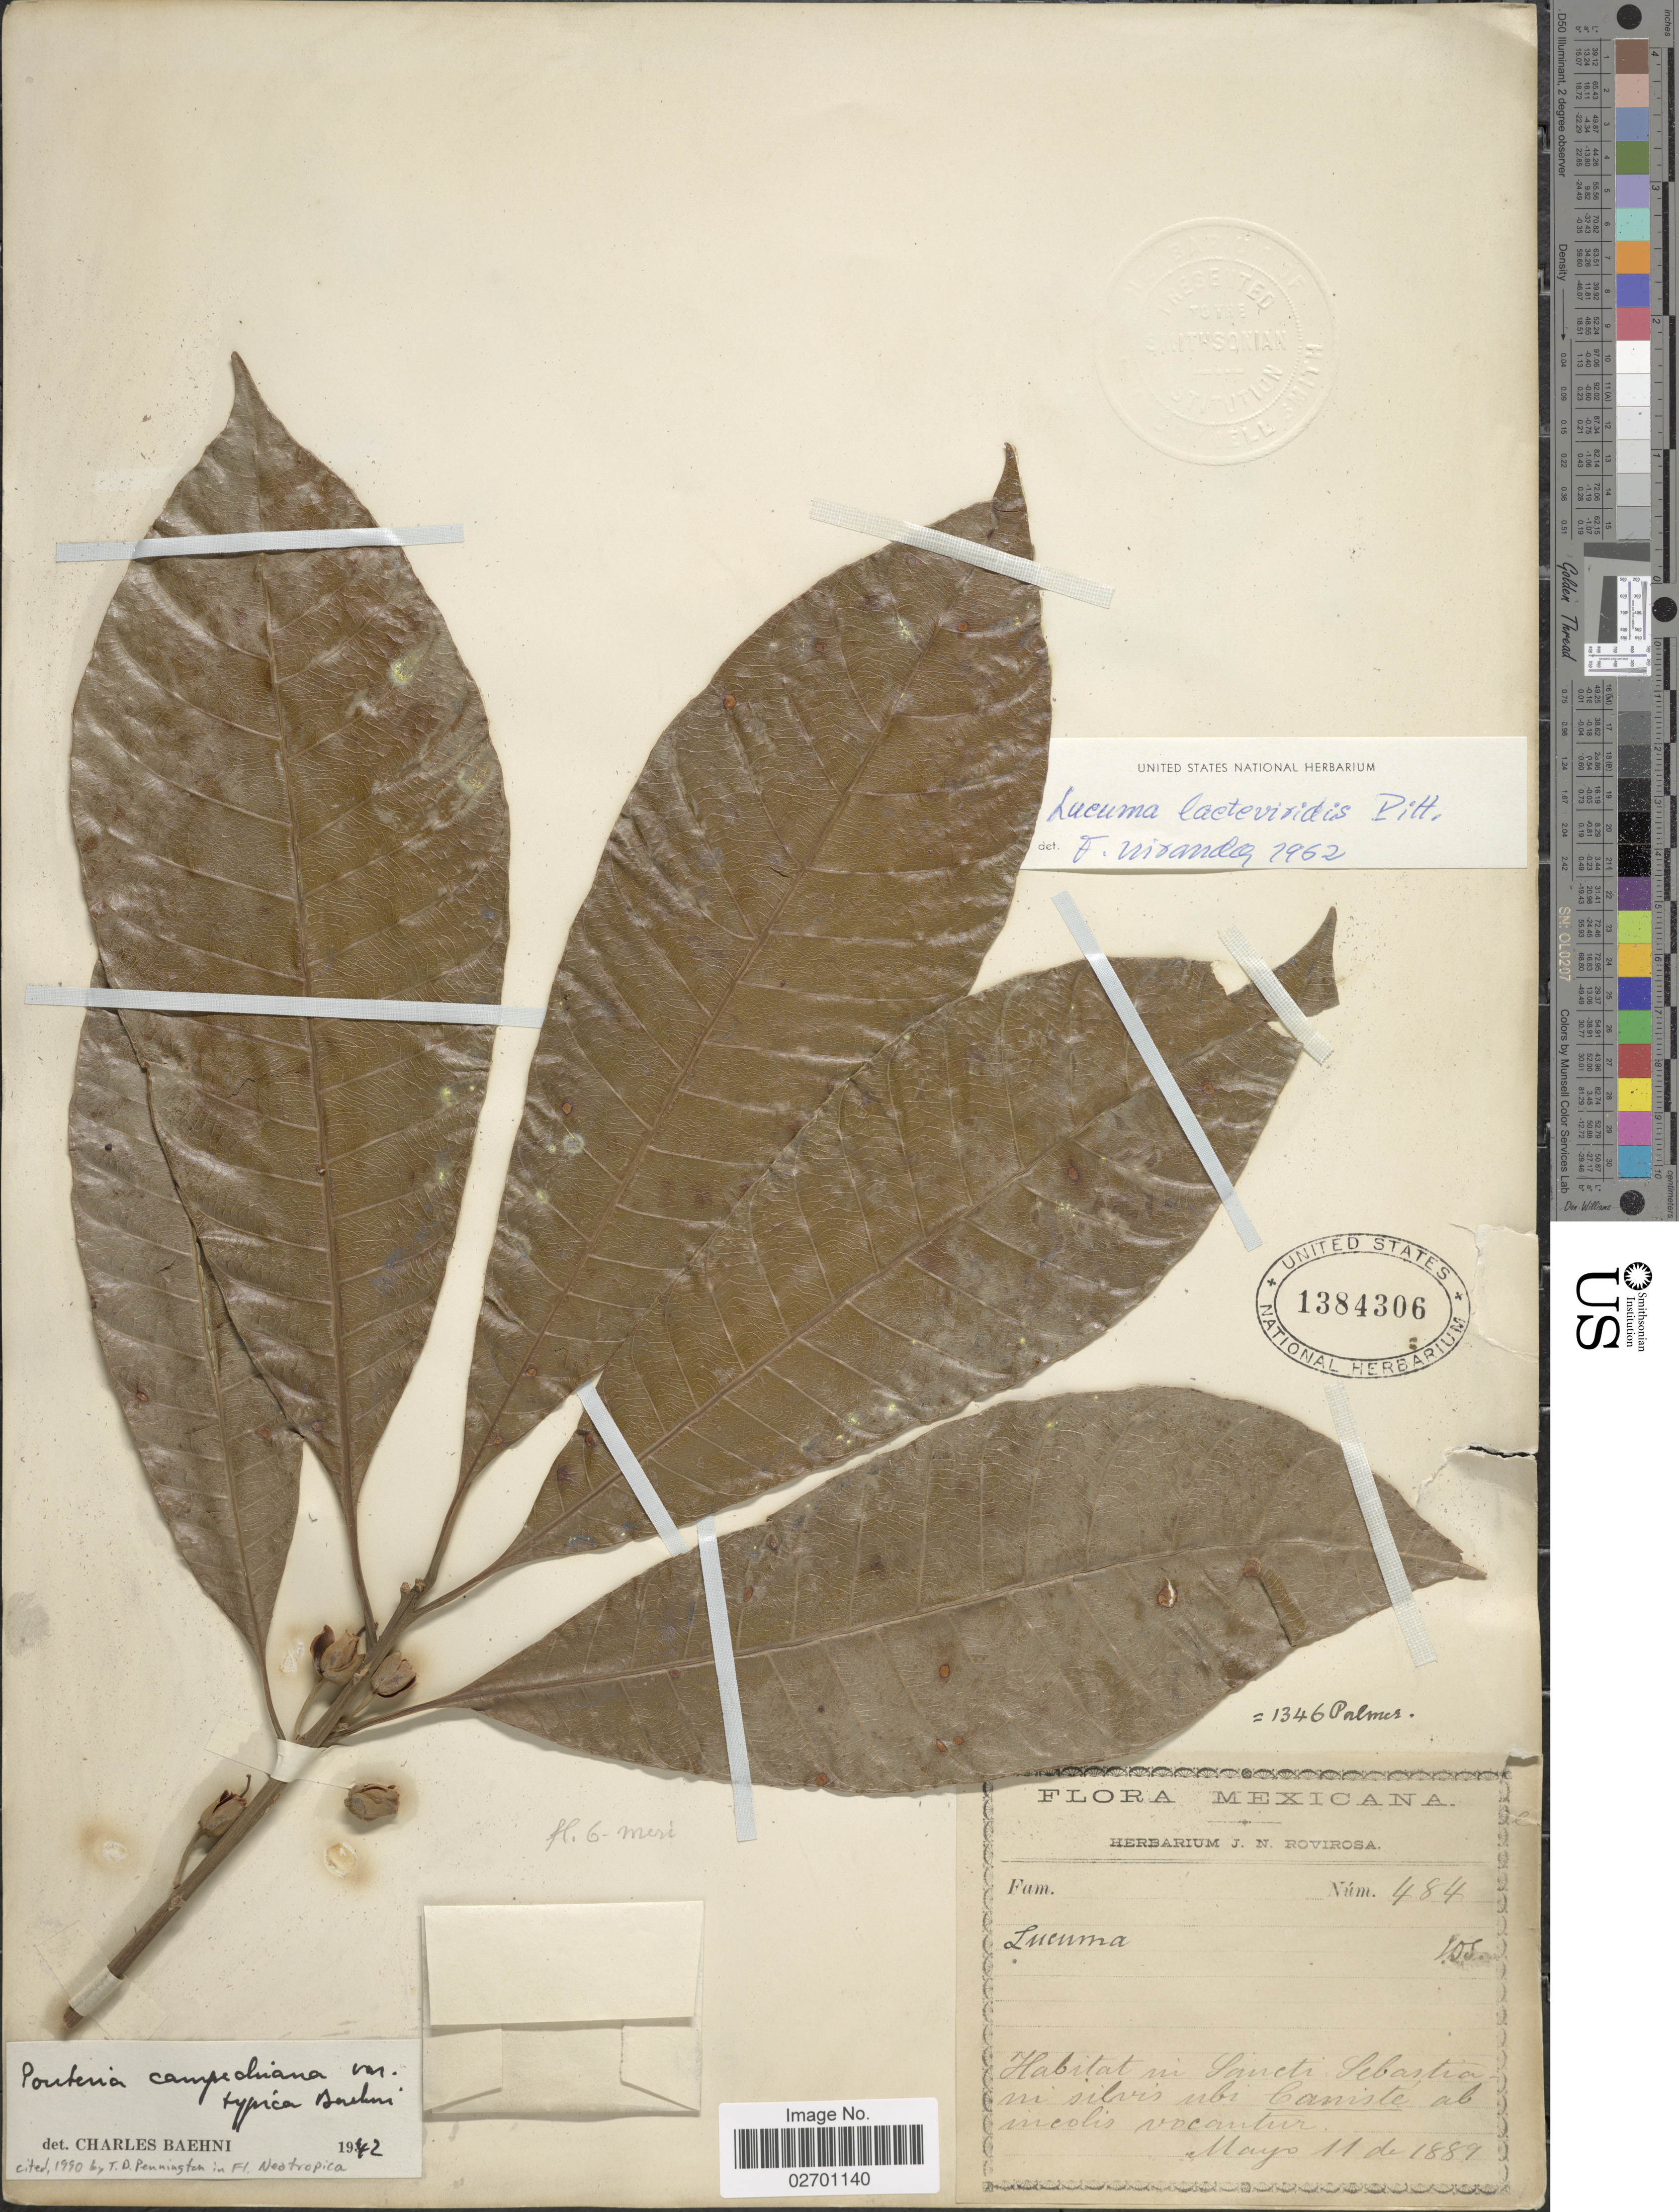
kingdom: Plantae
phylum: Tracheophyta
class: Magnoliopsida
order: Ericales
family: Sapotaceae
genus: Pouteria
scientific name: Pouteria campechiana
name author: (Kunth) Baehni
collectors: ex herb. J. N. Rovirosa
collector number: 484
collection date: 1889-05-11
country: Mexico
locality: In Sancti Sebastia in silvis ubi Caniste ab incolis vocantur.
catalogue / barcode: US 1384306